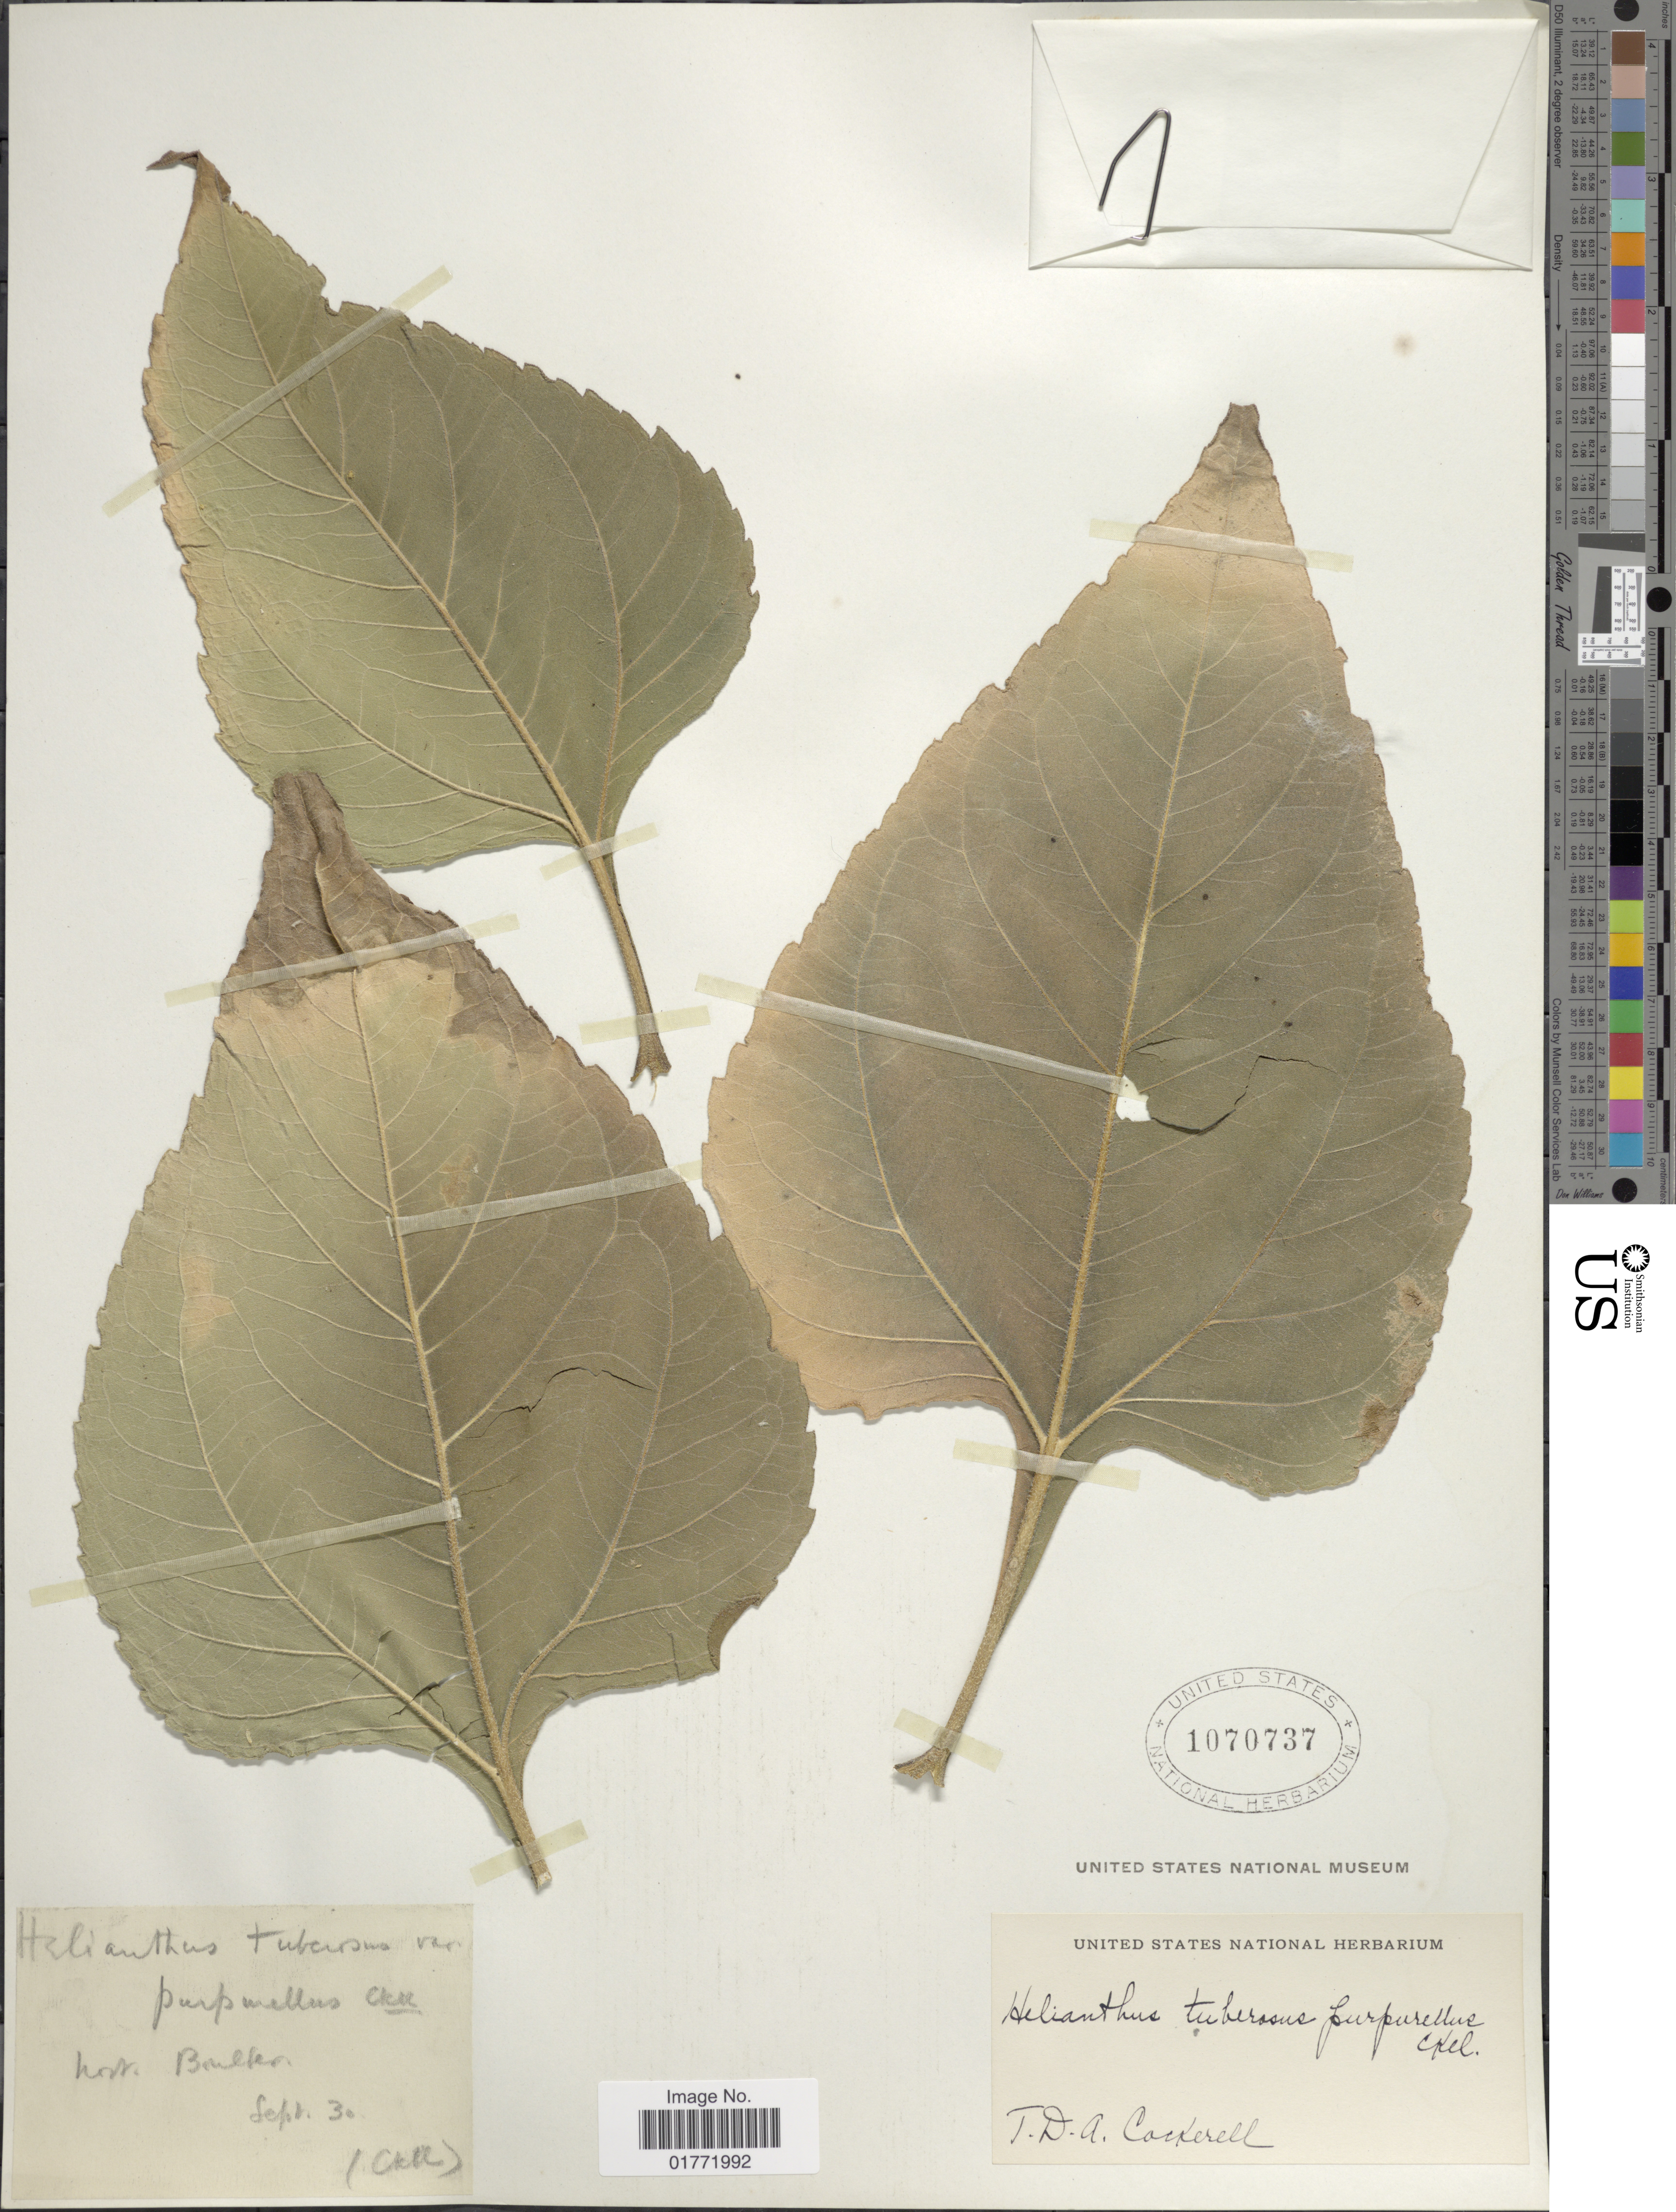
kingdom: Plantae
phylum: Tracheophyta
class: Magnoliopsida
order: Asterales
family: Asteraceae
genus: Helianthus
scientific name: Helianthus tuberosus var. purpureus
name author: Cockerell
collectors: T. Cockerell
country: United States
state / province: Colorado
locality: Hort Boulder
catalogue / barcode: US 1070737